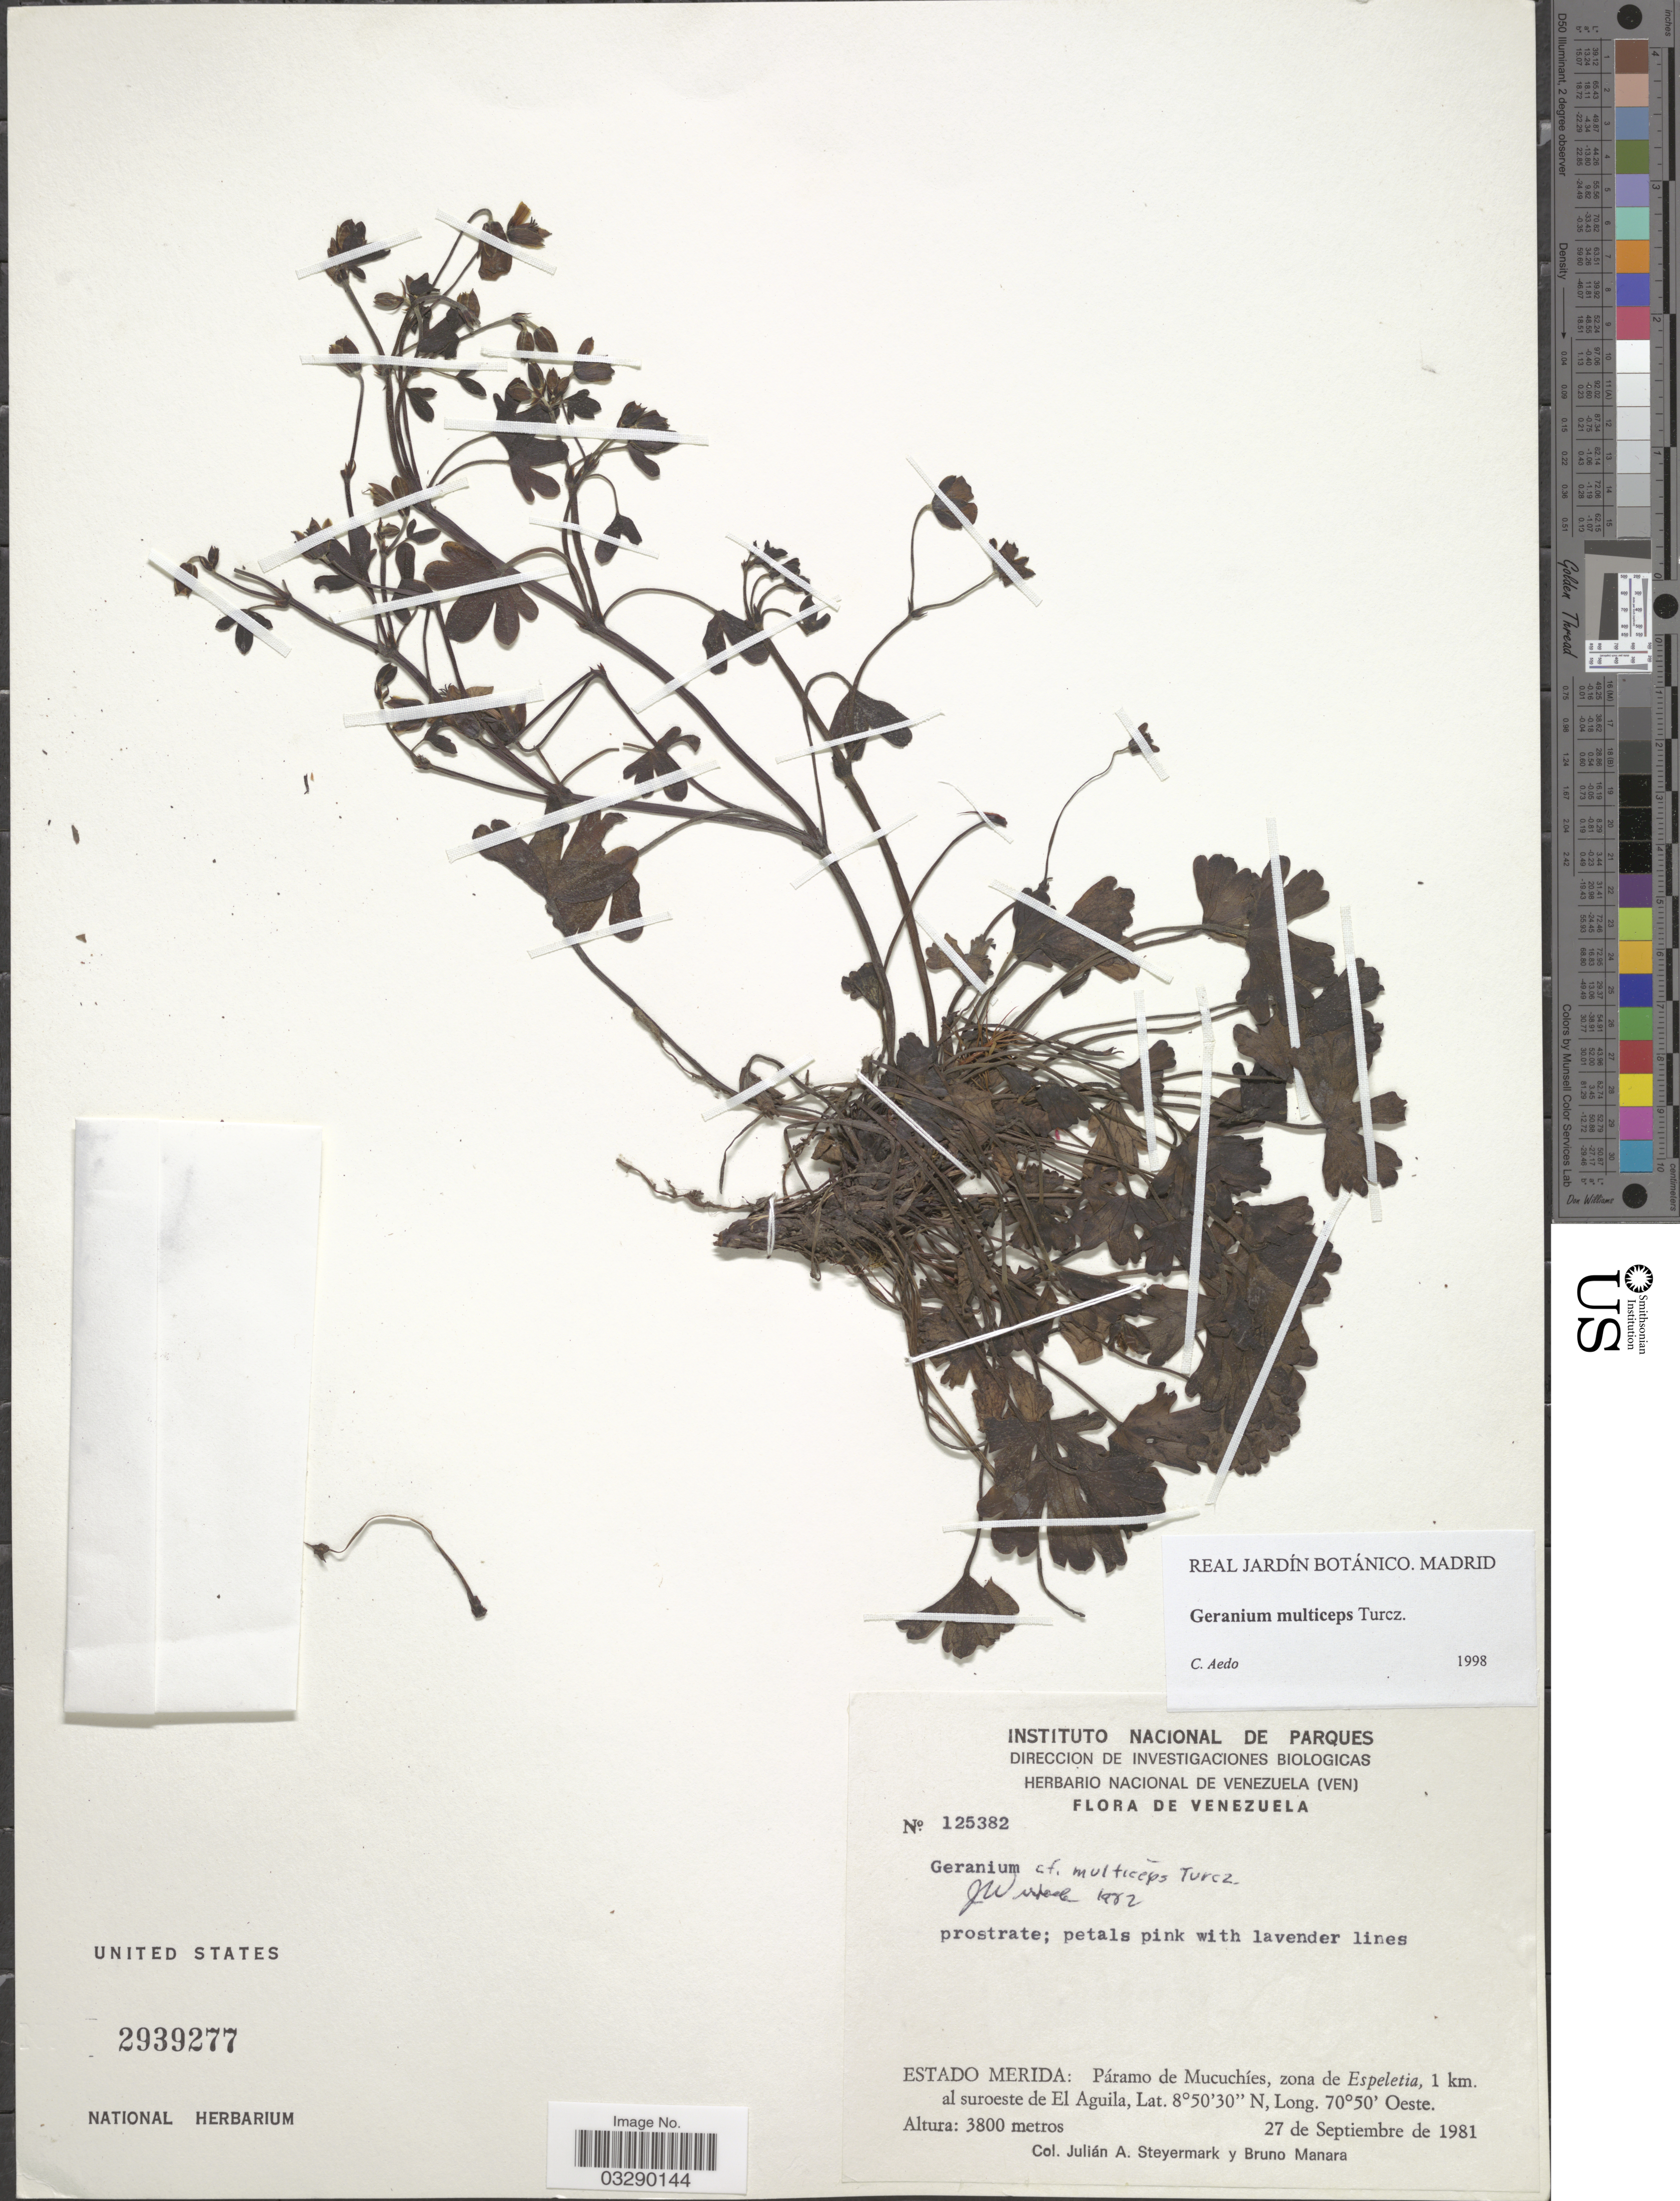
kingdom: Plantae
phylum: Tracheophyta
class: Magnoliopsida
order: Geraniales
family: Geraniaceae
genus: Geranium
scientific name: Geranium multiceps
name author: Turcz.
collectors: J. Steyermark & B. Manara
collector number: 125382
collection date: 1981-09-27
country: Venezuela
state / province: Mérida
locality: Páramo de Mucuchíes, zona de Espeletia, 1 km. al suroeste de El Aguila.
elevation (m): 3800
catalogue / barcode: US 2939277